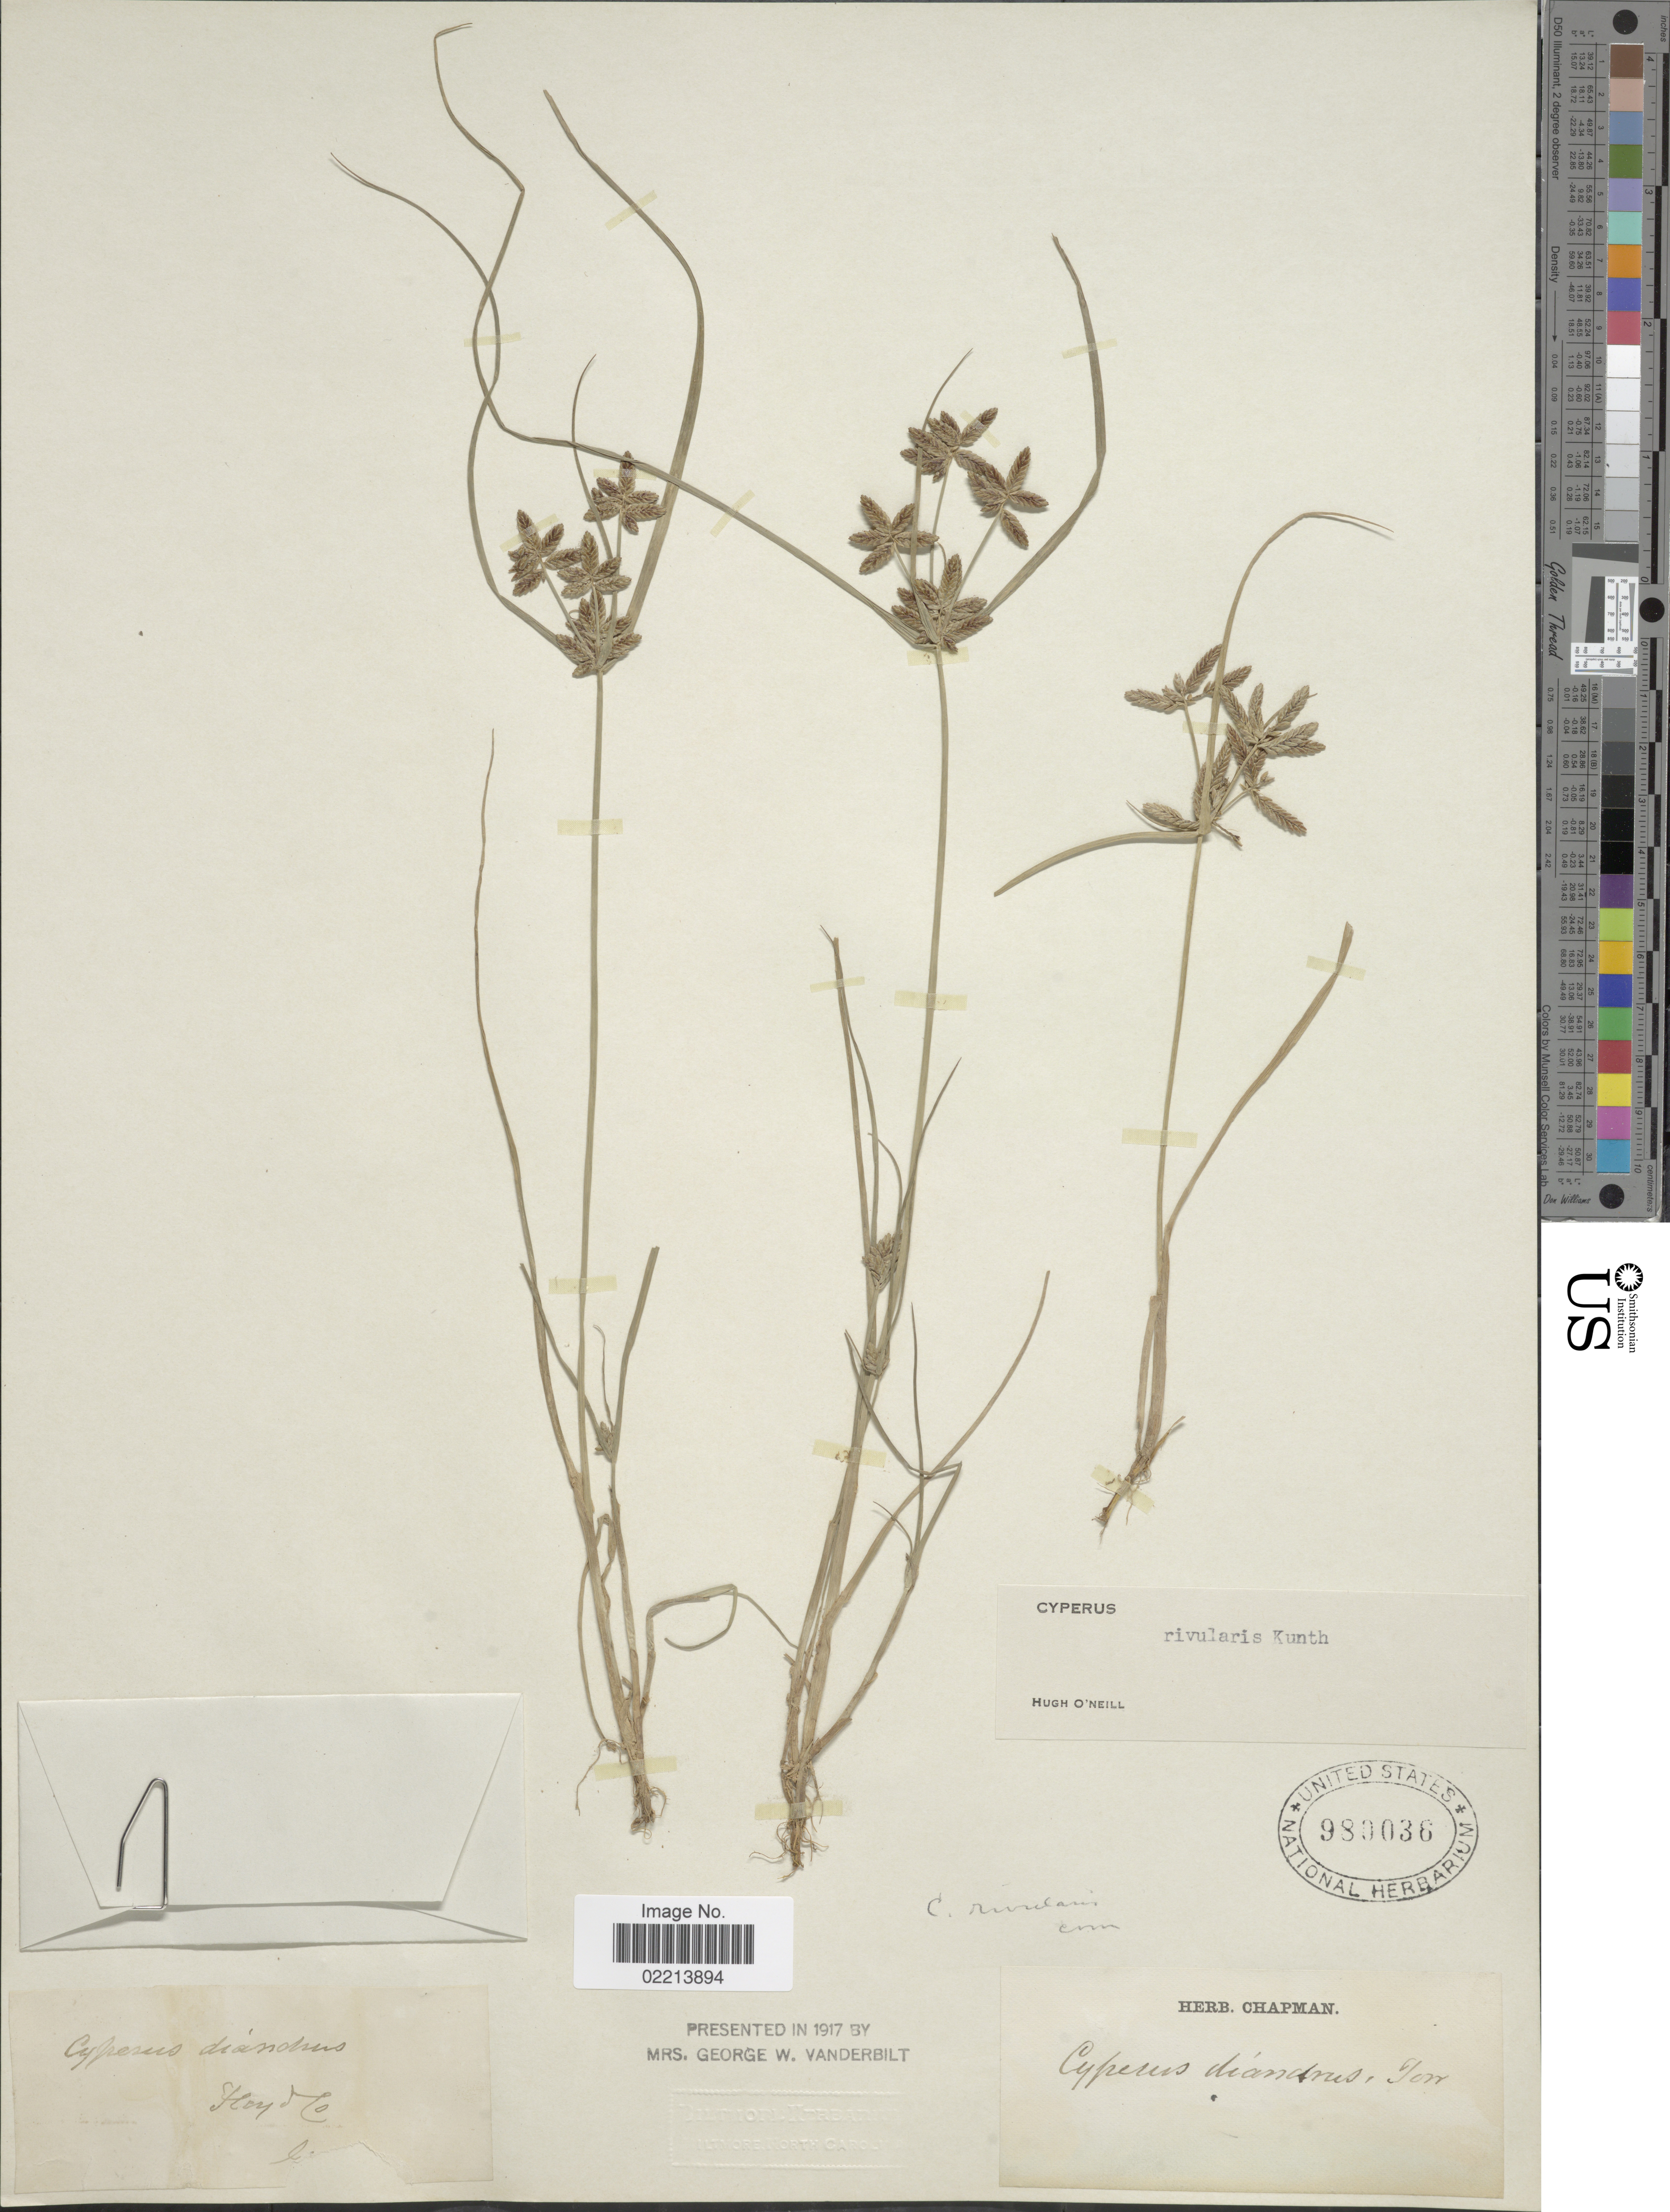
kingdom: Plantae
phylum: Tracheophyta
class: Liliopsida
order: Poales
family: Cyperaceae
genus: Cyperus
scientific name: Cyperus bipartitus Torr.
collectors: ex herb. Chapman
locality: Hoyd Co. [interpreted]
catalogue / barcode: US 980036